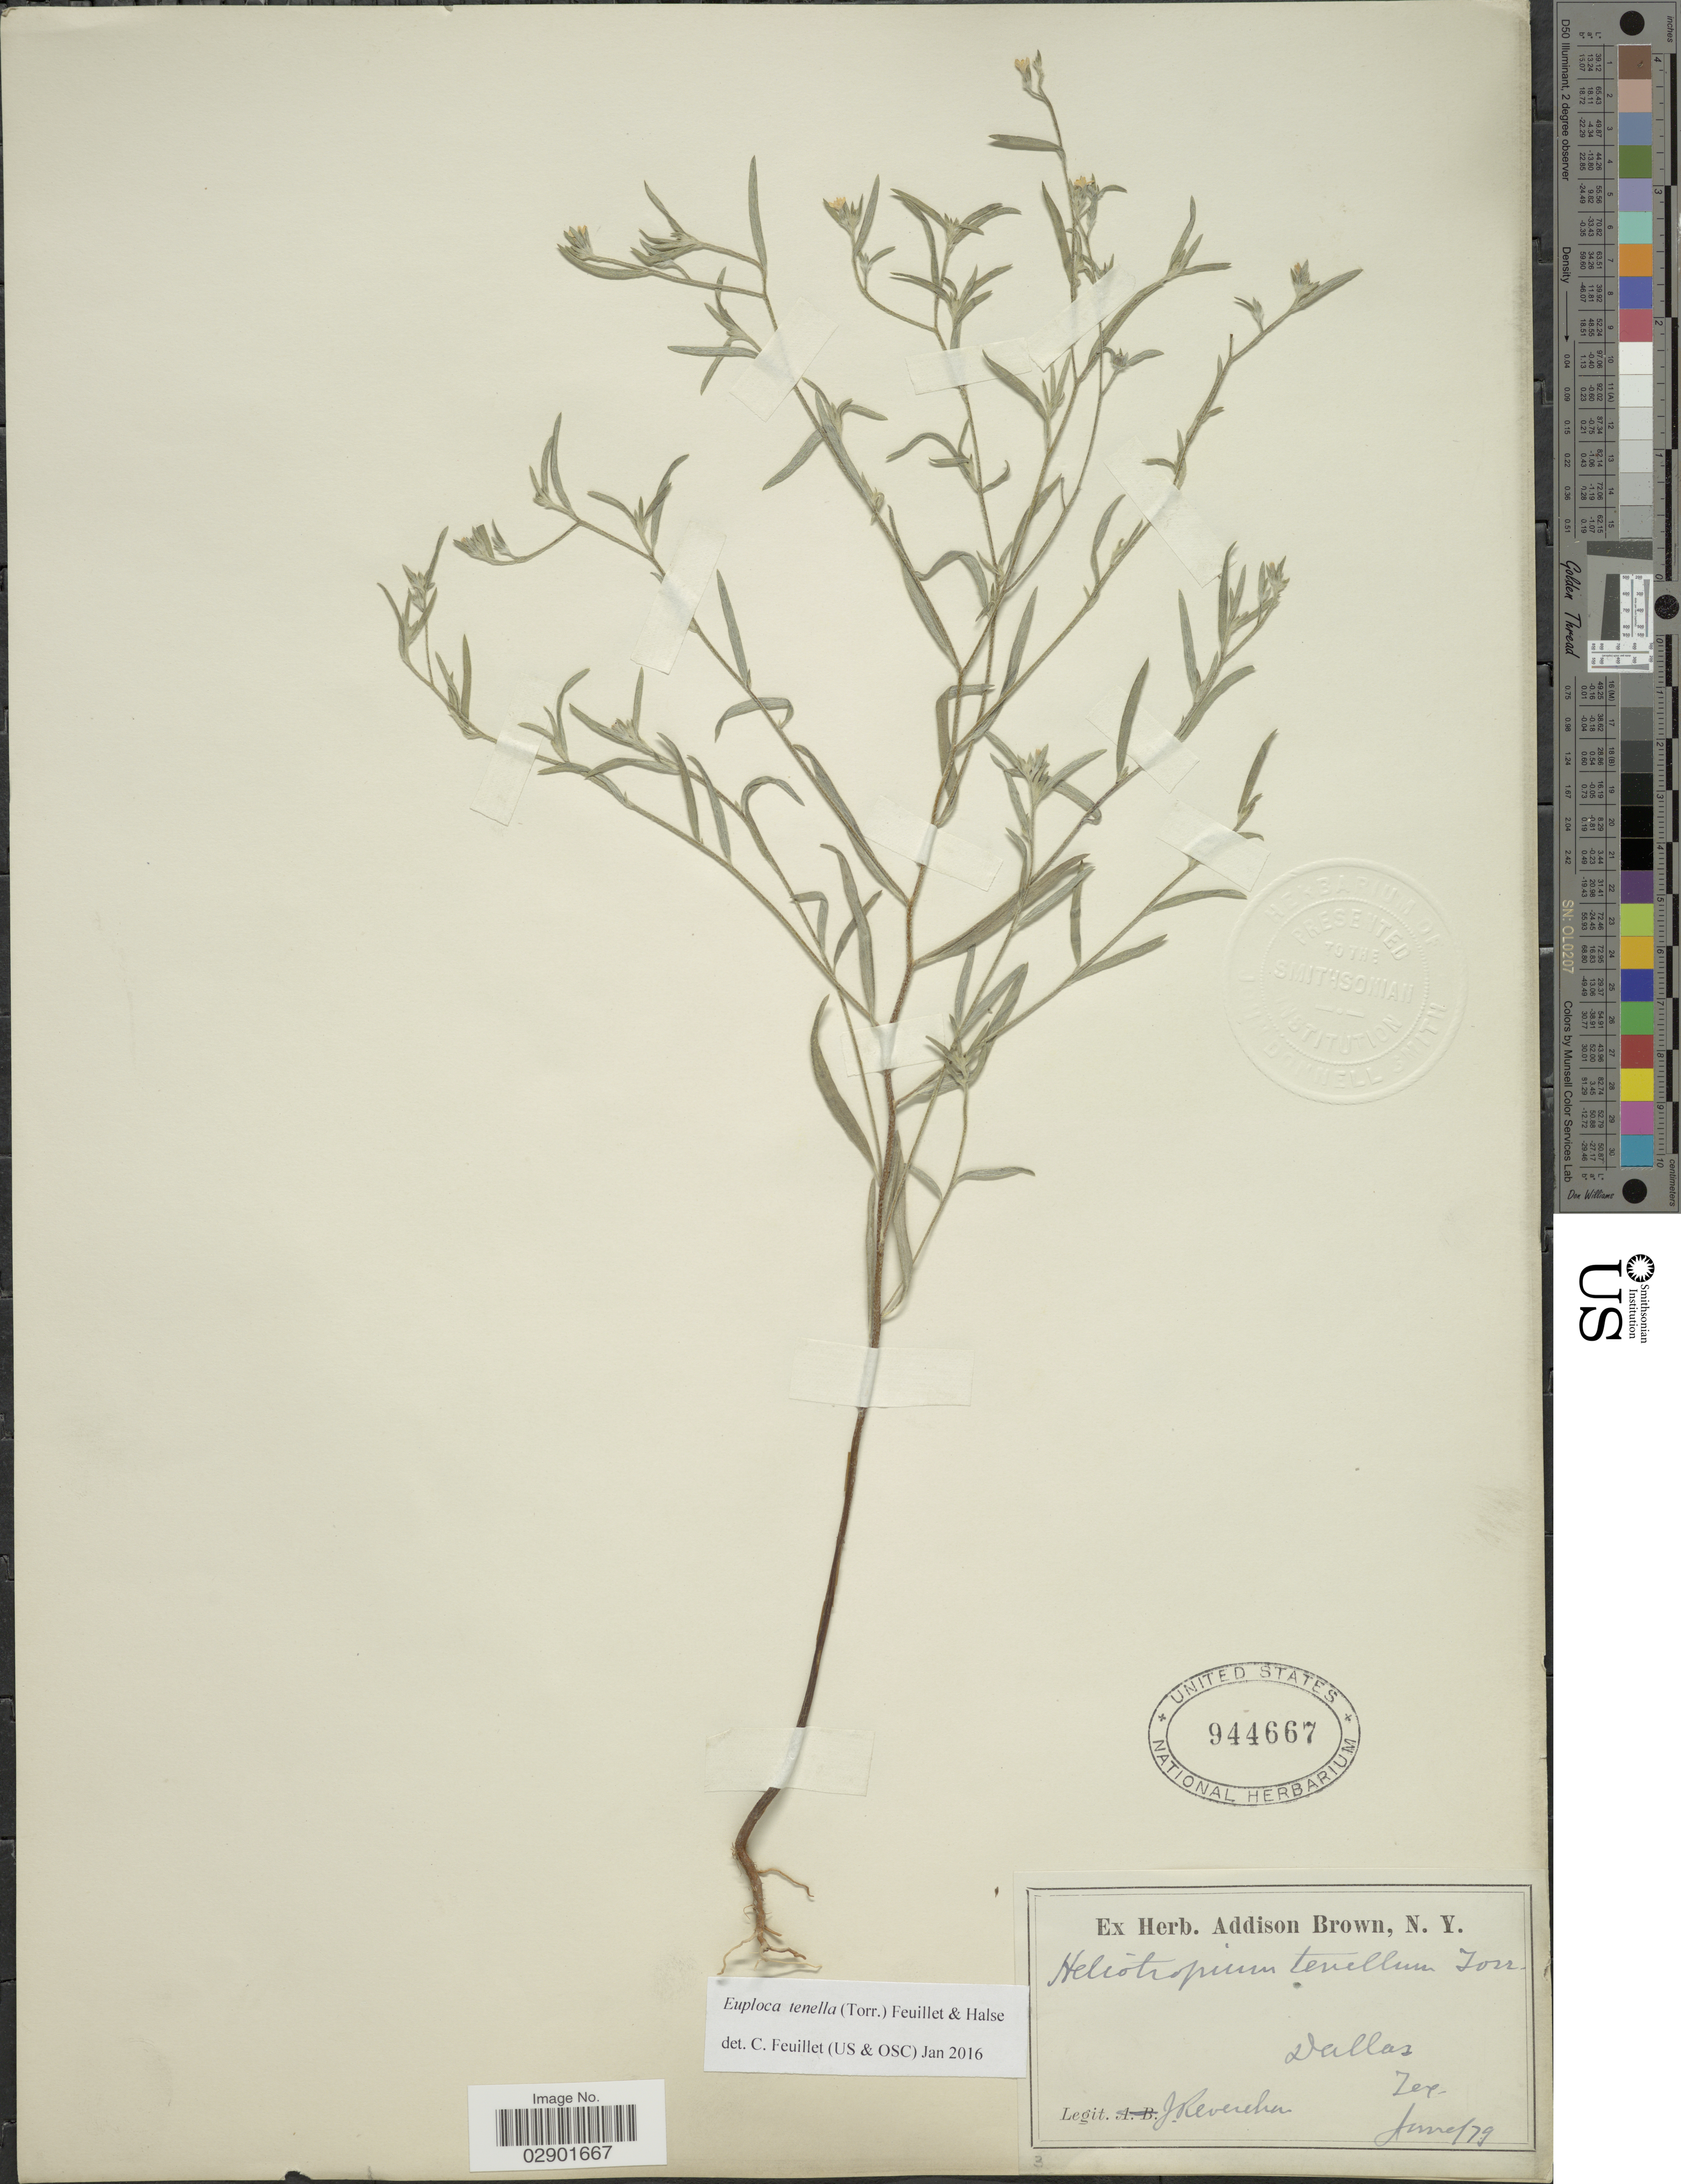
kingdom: Plantae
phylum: Tracheophyta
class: Magnoliopsida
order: Boraginales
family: Heliotropiaceae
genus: Euploca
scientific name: Euploca tenella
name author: (Torr.) Feuillet & Halse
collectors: J. Reverchon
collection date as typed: Transcribed d/m/y: /6/79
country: United States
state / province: Texas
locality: Dallas. Tex.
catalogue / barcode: US 944667